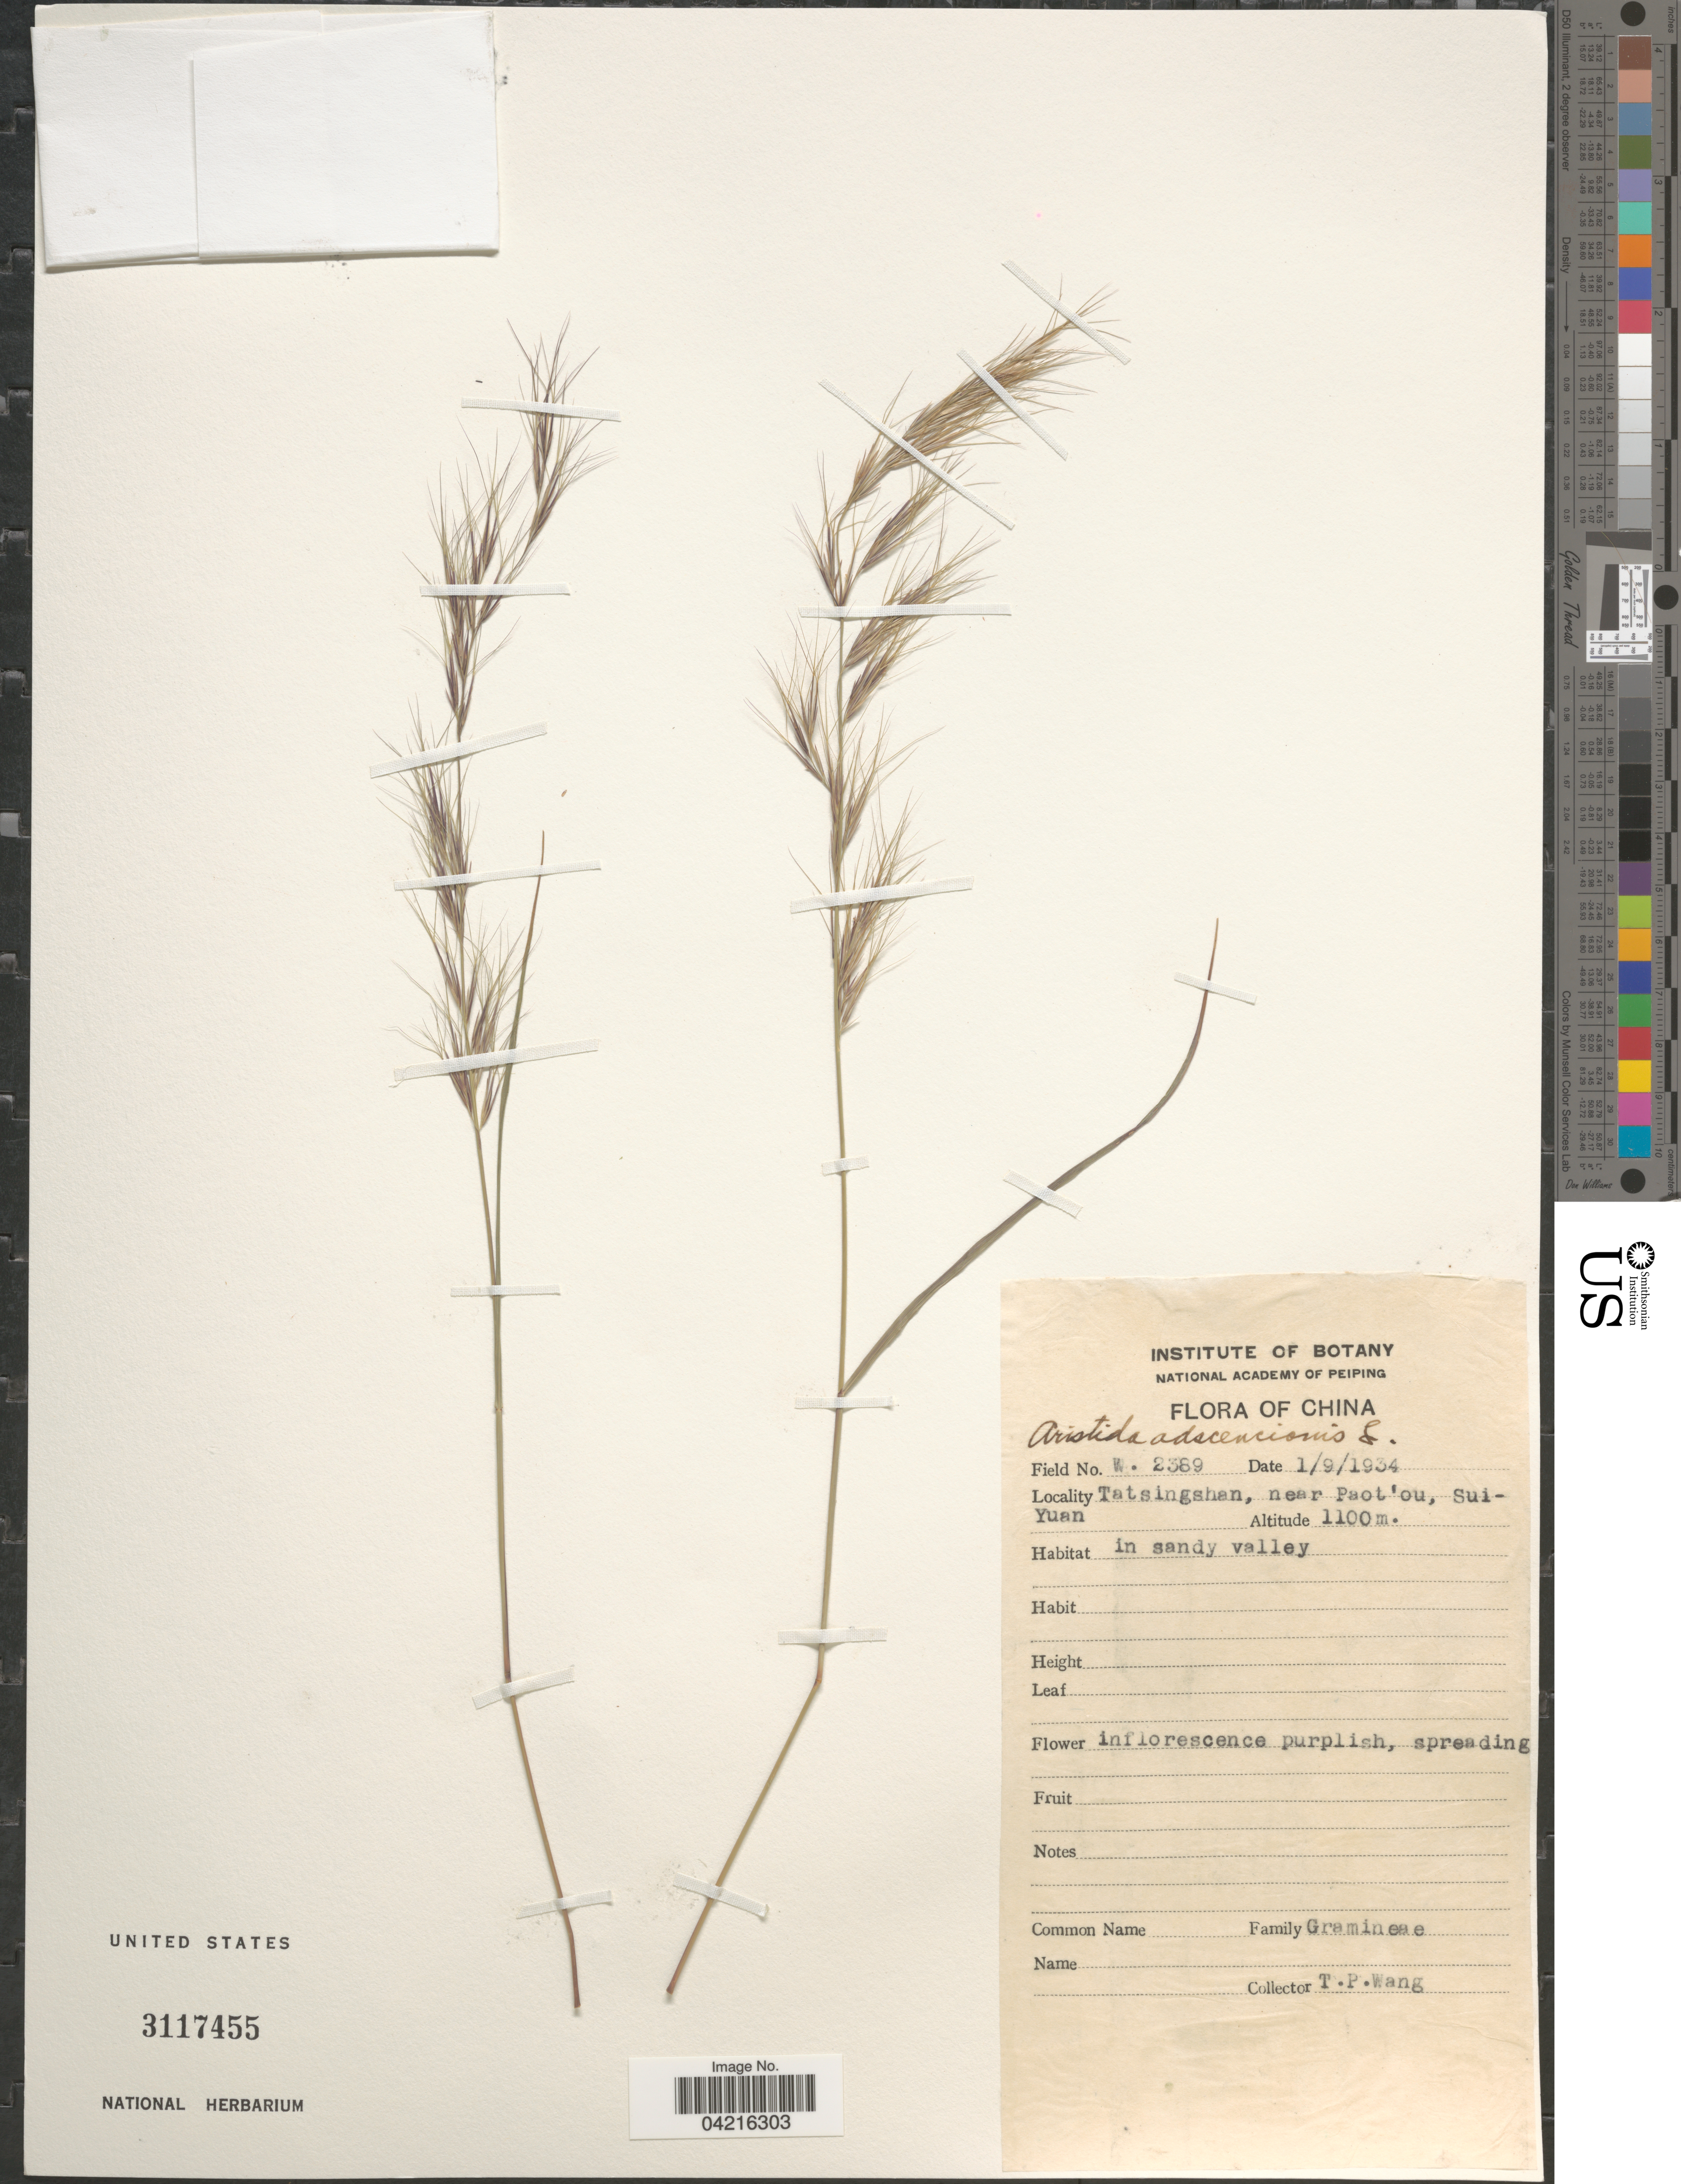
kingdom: Plantae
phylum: Tracheophyta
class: Liliopsida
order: Poales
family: Poaceae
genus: Aristida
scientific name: Aristida adscensionis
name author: L.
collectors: T. Wang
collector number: W.2389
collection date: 1934-09-01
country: China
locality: Tatsingshan, near Paot'ou, Sui-Yuan. In sandy valley.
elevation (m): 1100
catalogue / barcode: US 3117455